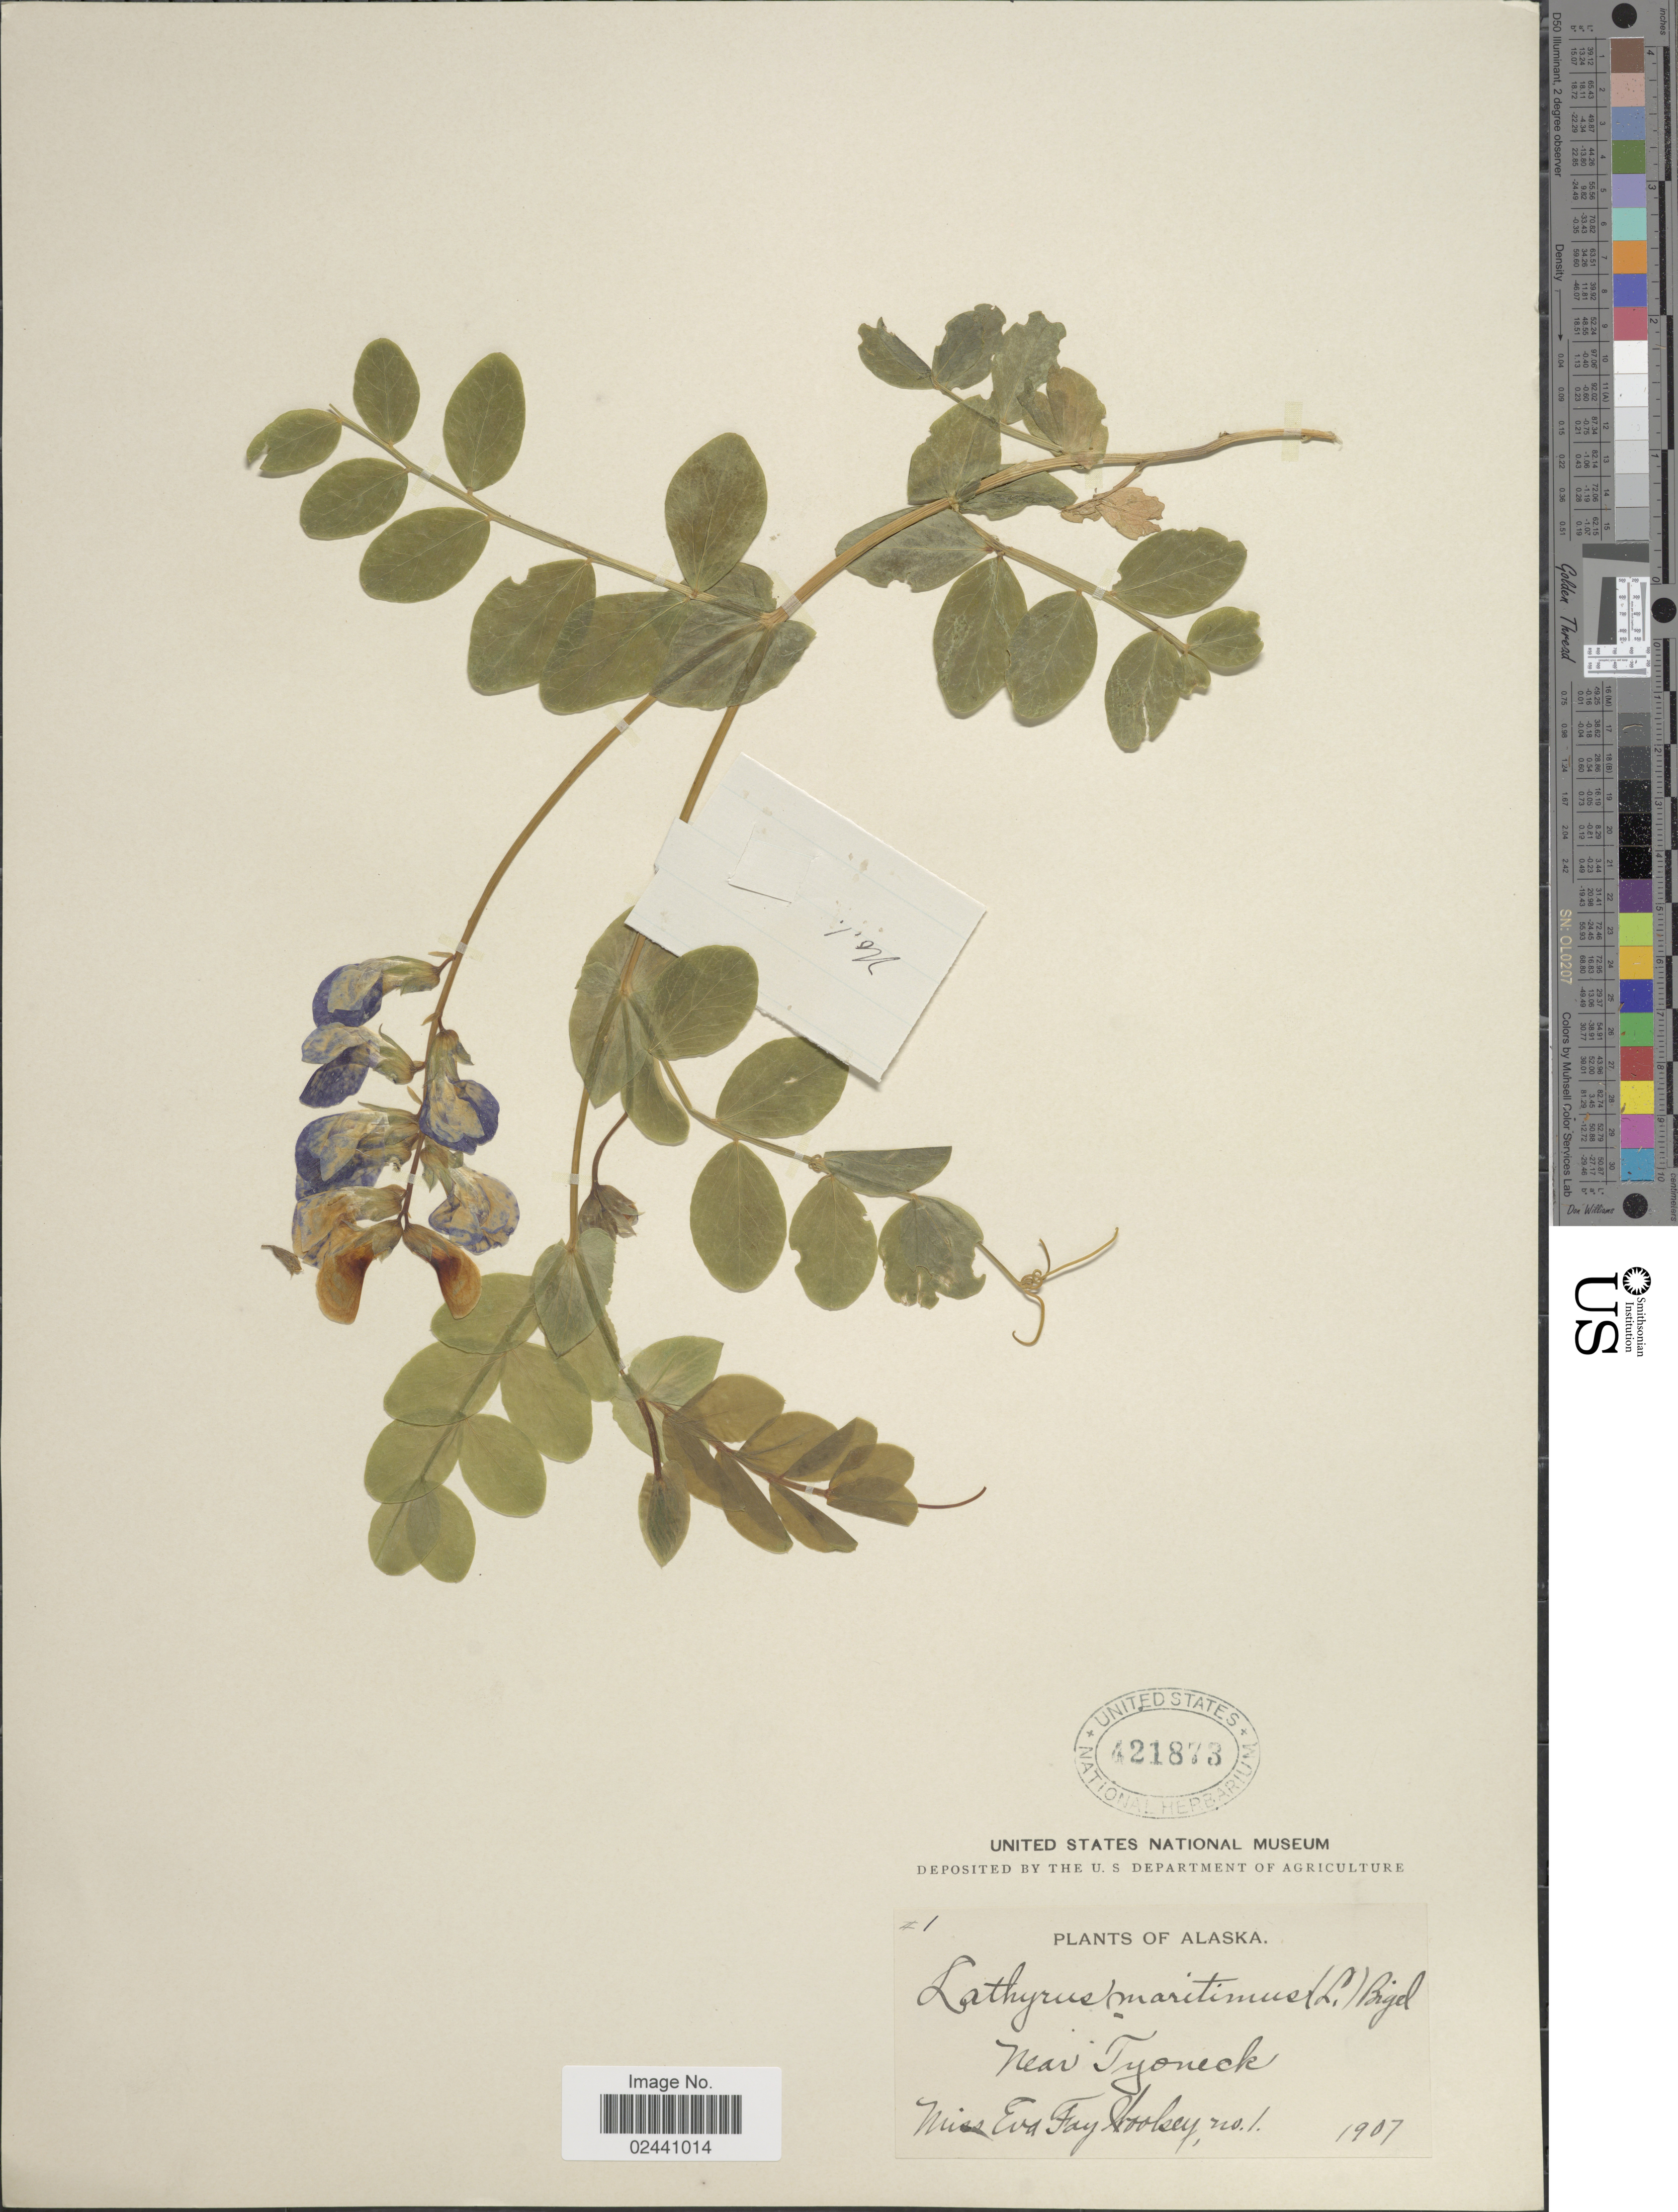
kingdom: Plantae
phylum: Tracheophyta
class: Magnoliopsida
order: Fabales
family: Fabaceae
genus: Lathyrus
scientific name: Lathyrus maritimus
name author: Torr.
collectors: E. Woolsey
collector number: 1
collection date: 1907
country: United States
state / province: Alaska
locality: Near Tyoneck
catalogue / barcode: US 421873